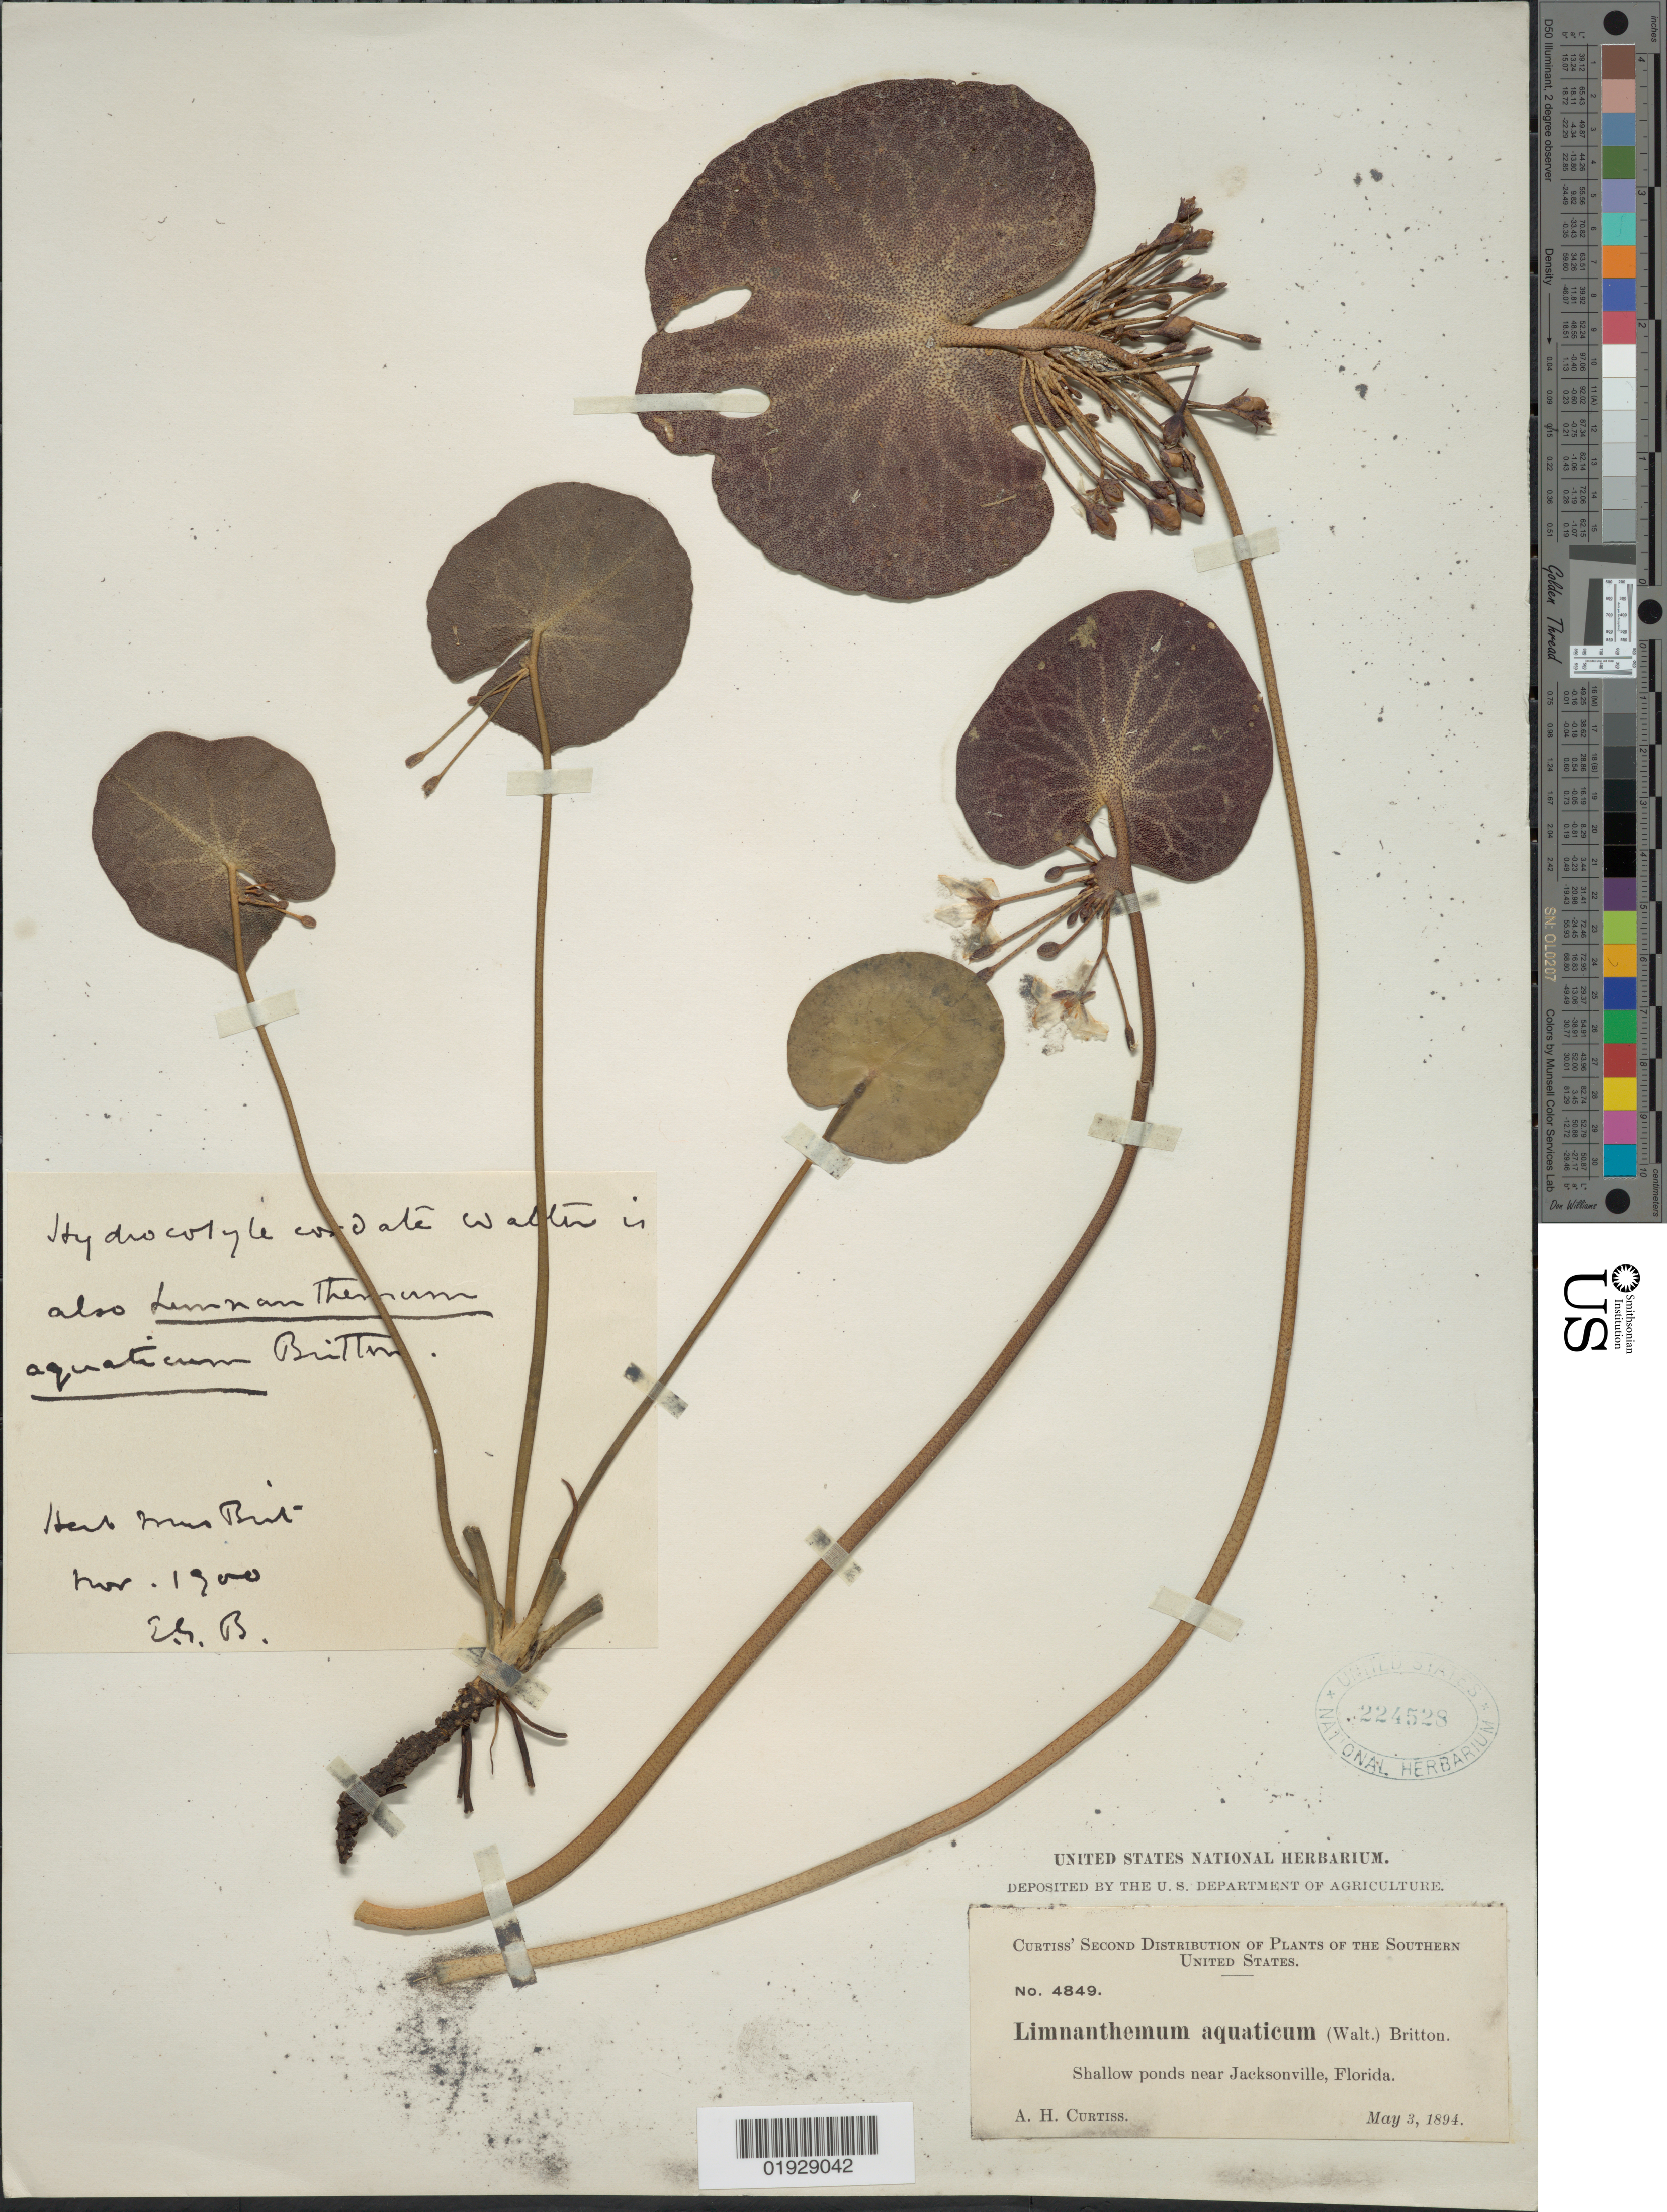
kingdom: Plantae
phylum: Tracheophyta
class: Magnoliopsida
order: Asterales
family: Menyanthaceae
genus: Nymphoides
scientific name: Nymphoides aquatica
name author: (J.F. Gmel.) Kuntze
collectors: A. H. Curtiss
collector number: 4849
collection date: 1894-05-03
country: United States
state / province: Florida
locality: Southern United States. Shallow ponds near Jacksonville.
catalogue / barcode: US 224528